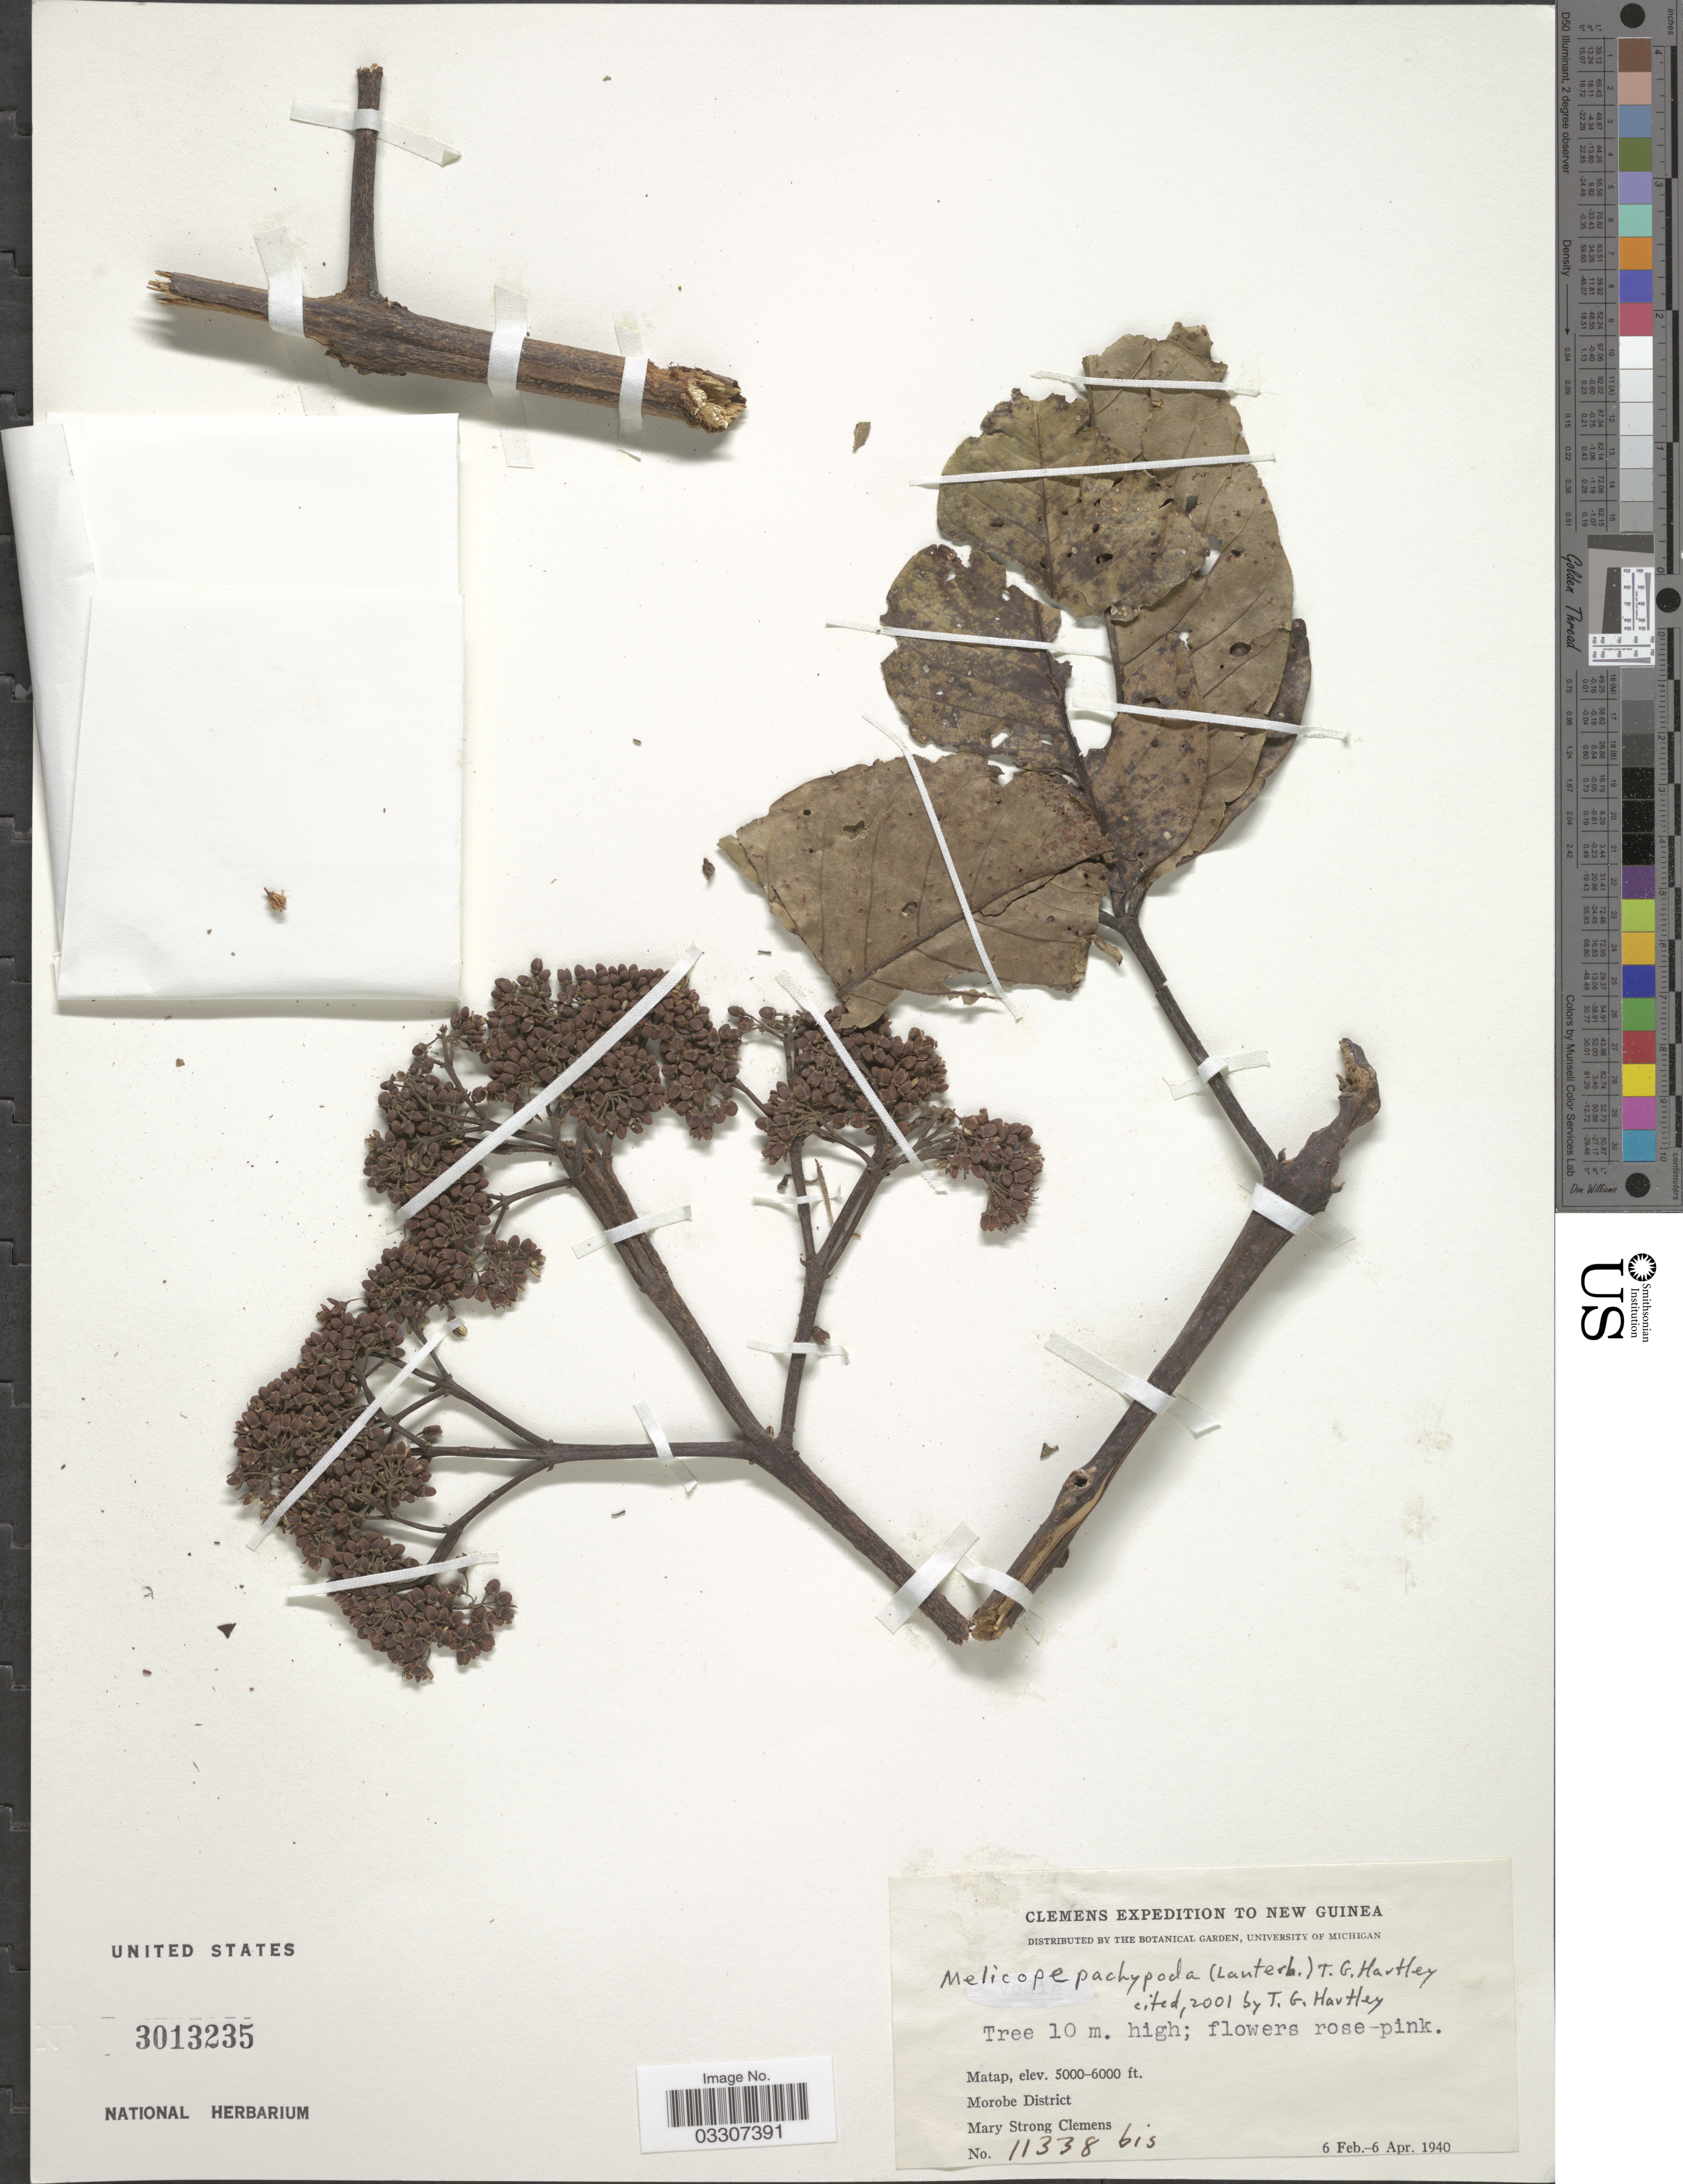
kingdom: Plantae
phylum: Tracheophyta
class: Magnoliopsida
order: Sapindales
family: Rutaceae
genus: Melicope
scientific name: Melicope pachypoda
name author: (Lauterb.) T.G. Hartley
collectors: M. S. Clemens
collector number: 11338bis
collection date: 1940-02-06/1940-04-06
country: Papua New Guinea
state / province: Morobe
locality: New Guinea. Matap. Morobe District.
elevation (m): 1524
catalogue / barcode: US 3013235